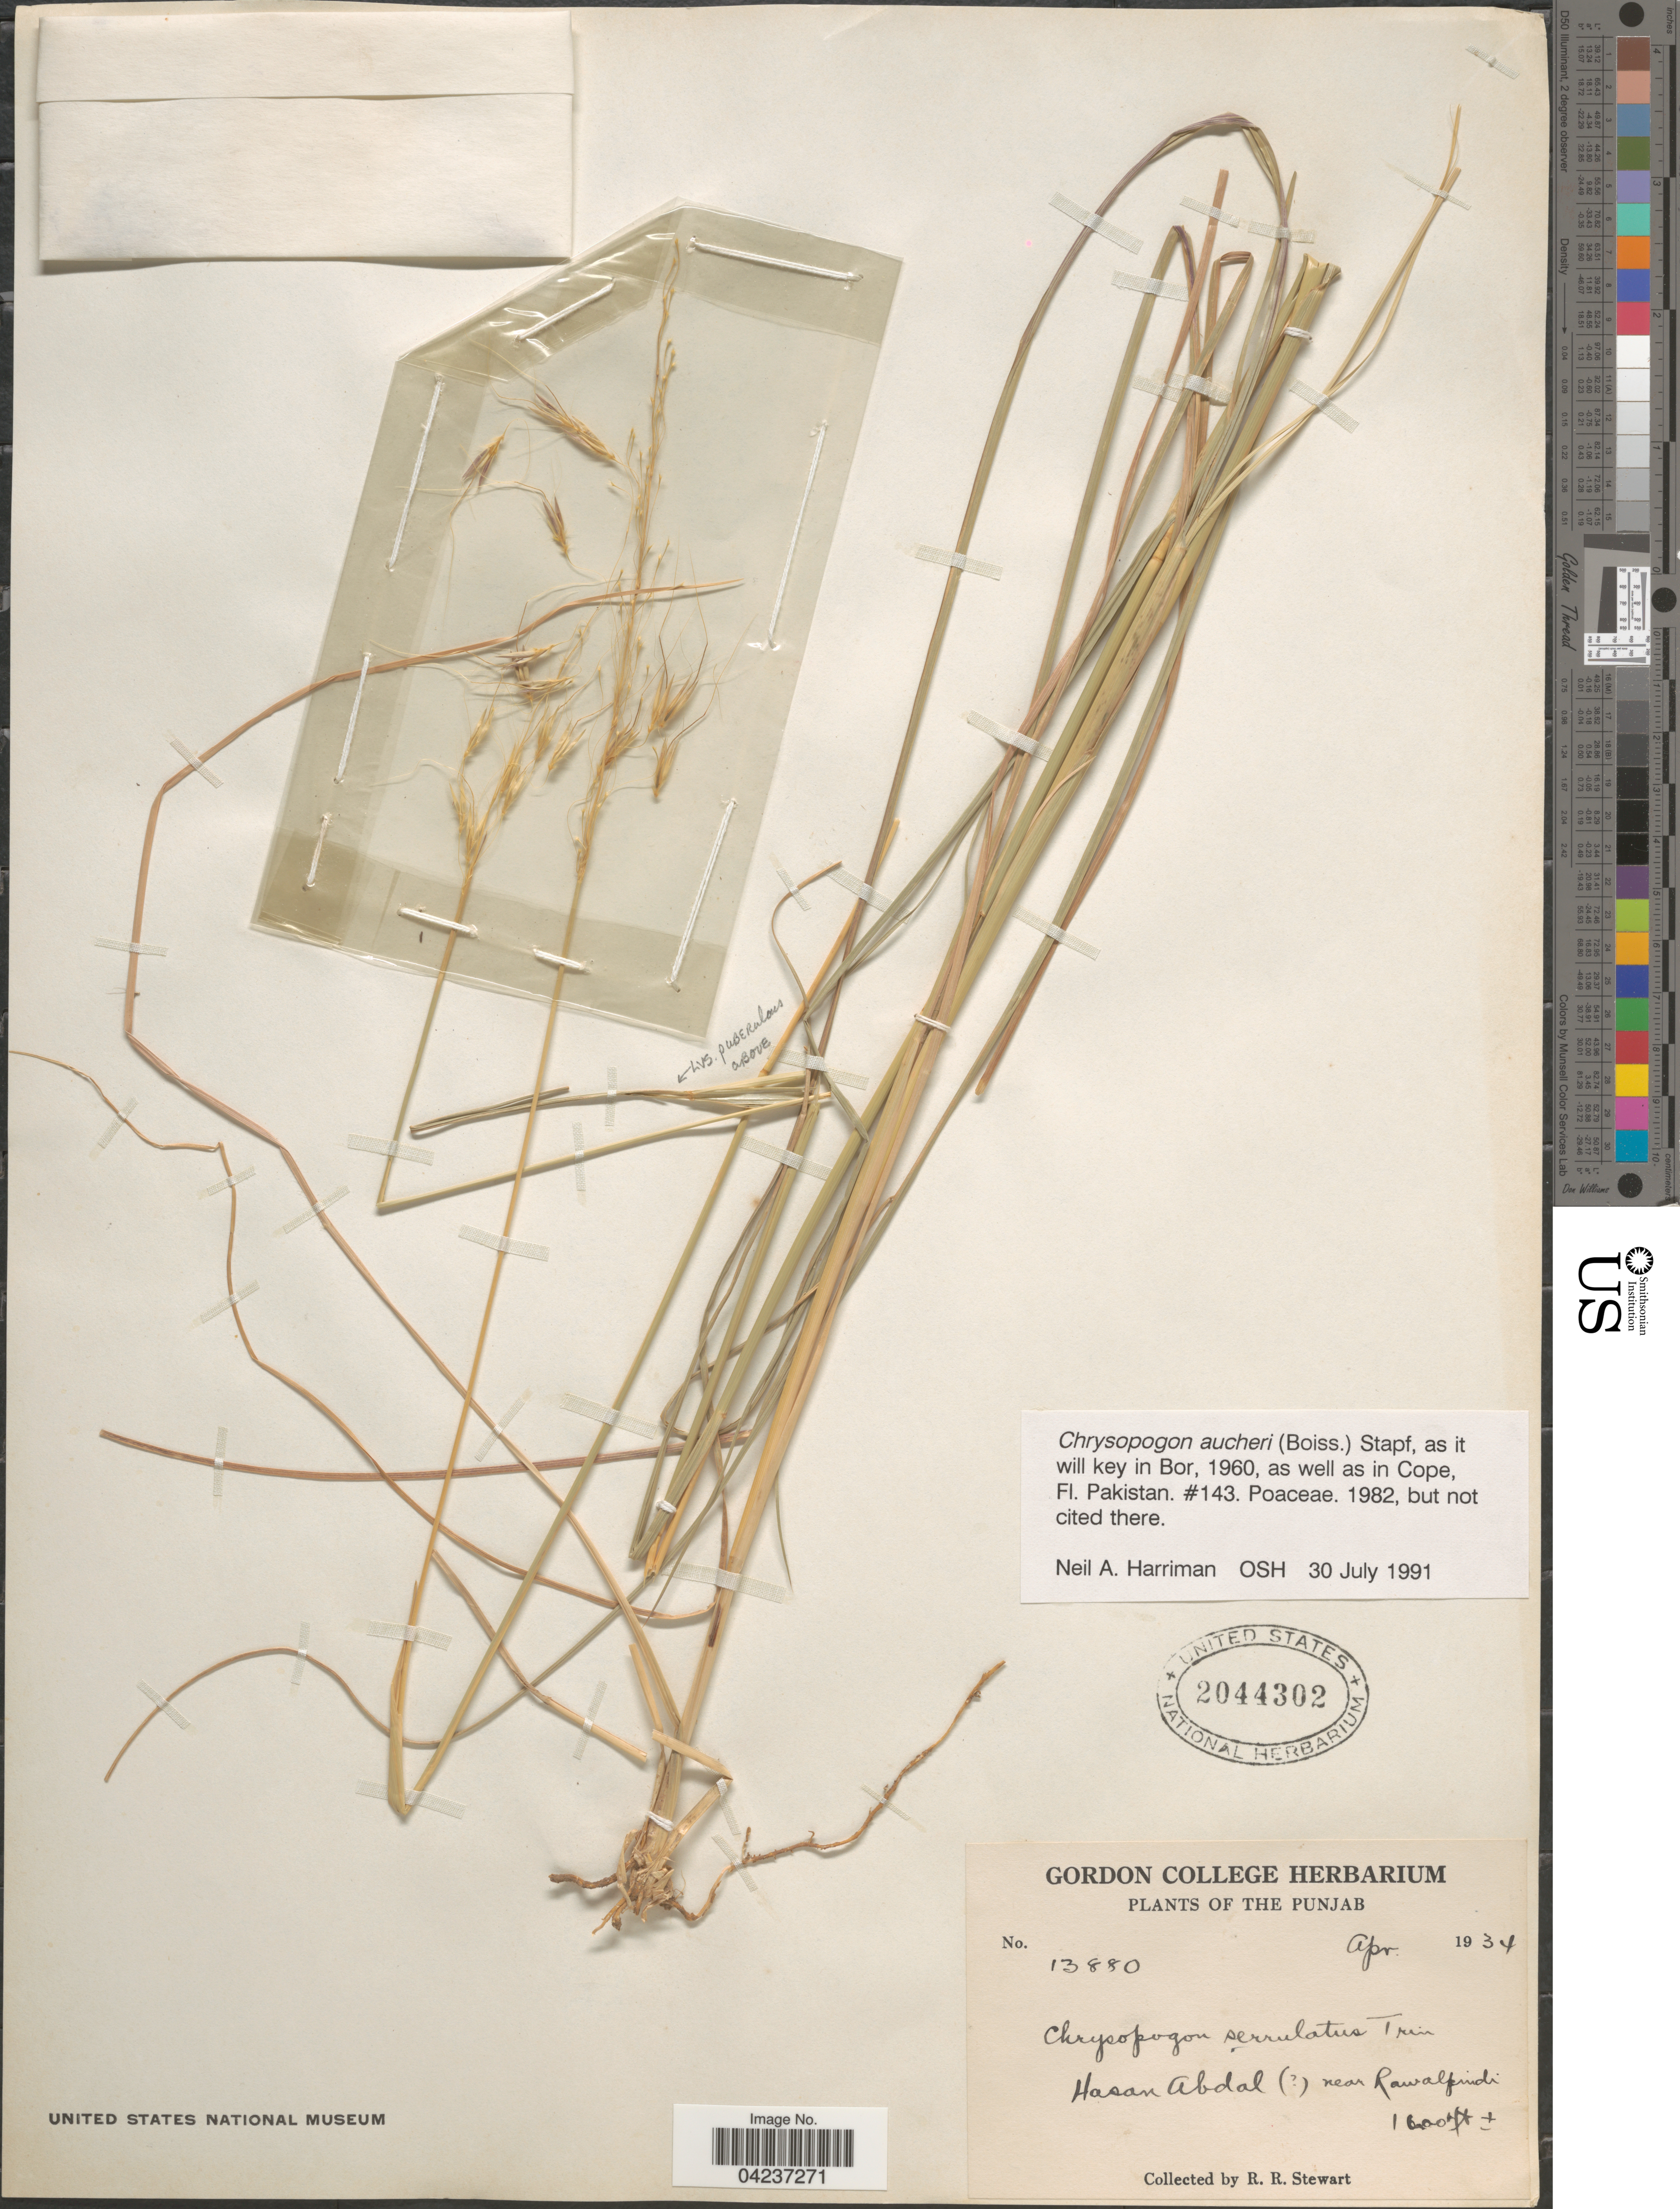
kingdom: Plantae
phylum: Tracheophyta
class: Liliopsida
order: Poales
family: Poaceae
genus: Chrysopogon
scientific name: Chrysopogon aucheri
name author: (Boiss.) Stapf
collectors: R. Stewart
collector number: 13880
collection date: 1934-04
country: Pakistan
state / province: Punjab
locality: Hasan Abdal ( [unsure placement]) near Rawalpindi.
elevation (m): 488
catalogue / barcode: US 2044302